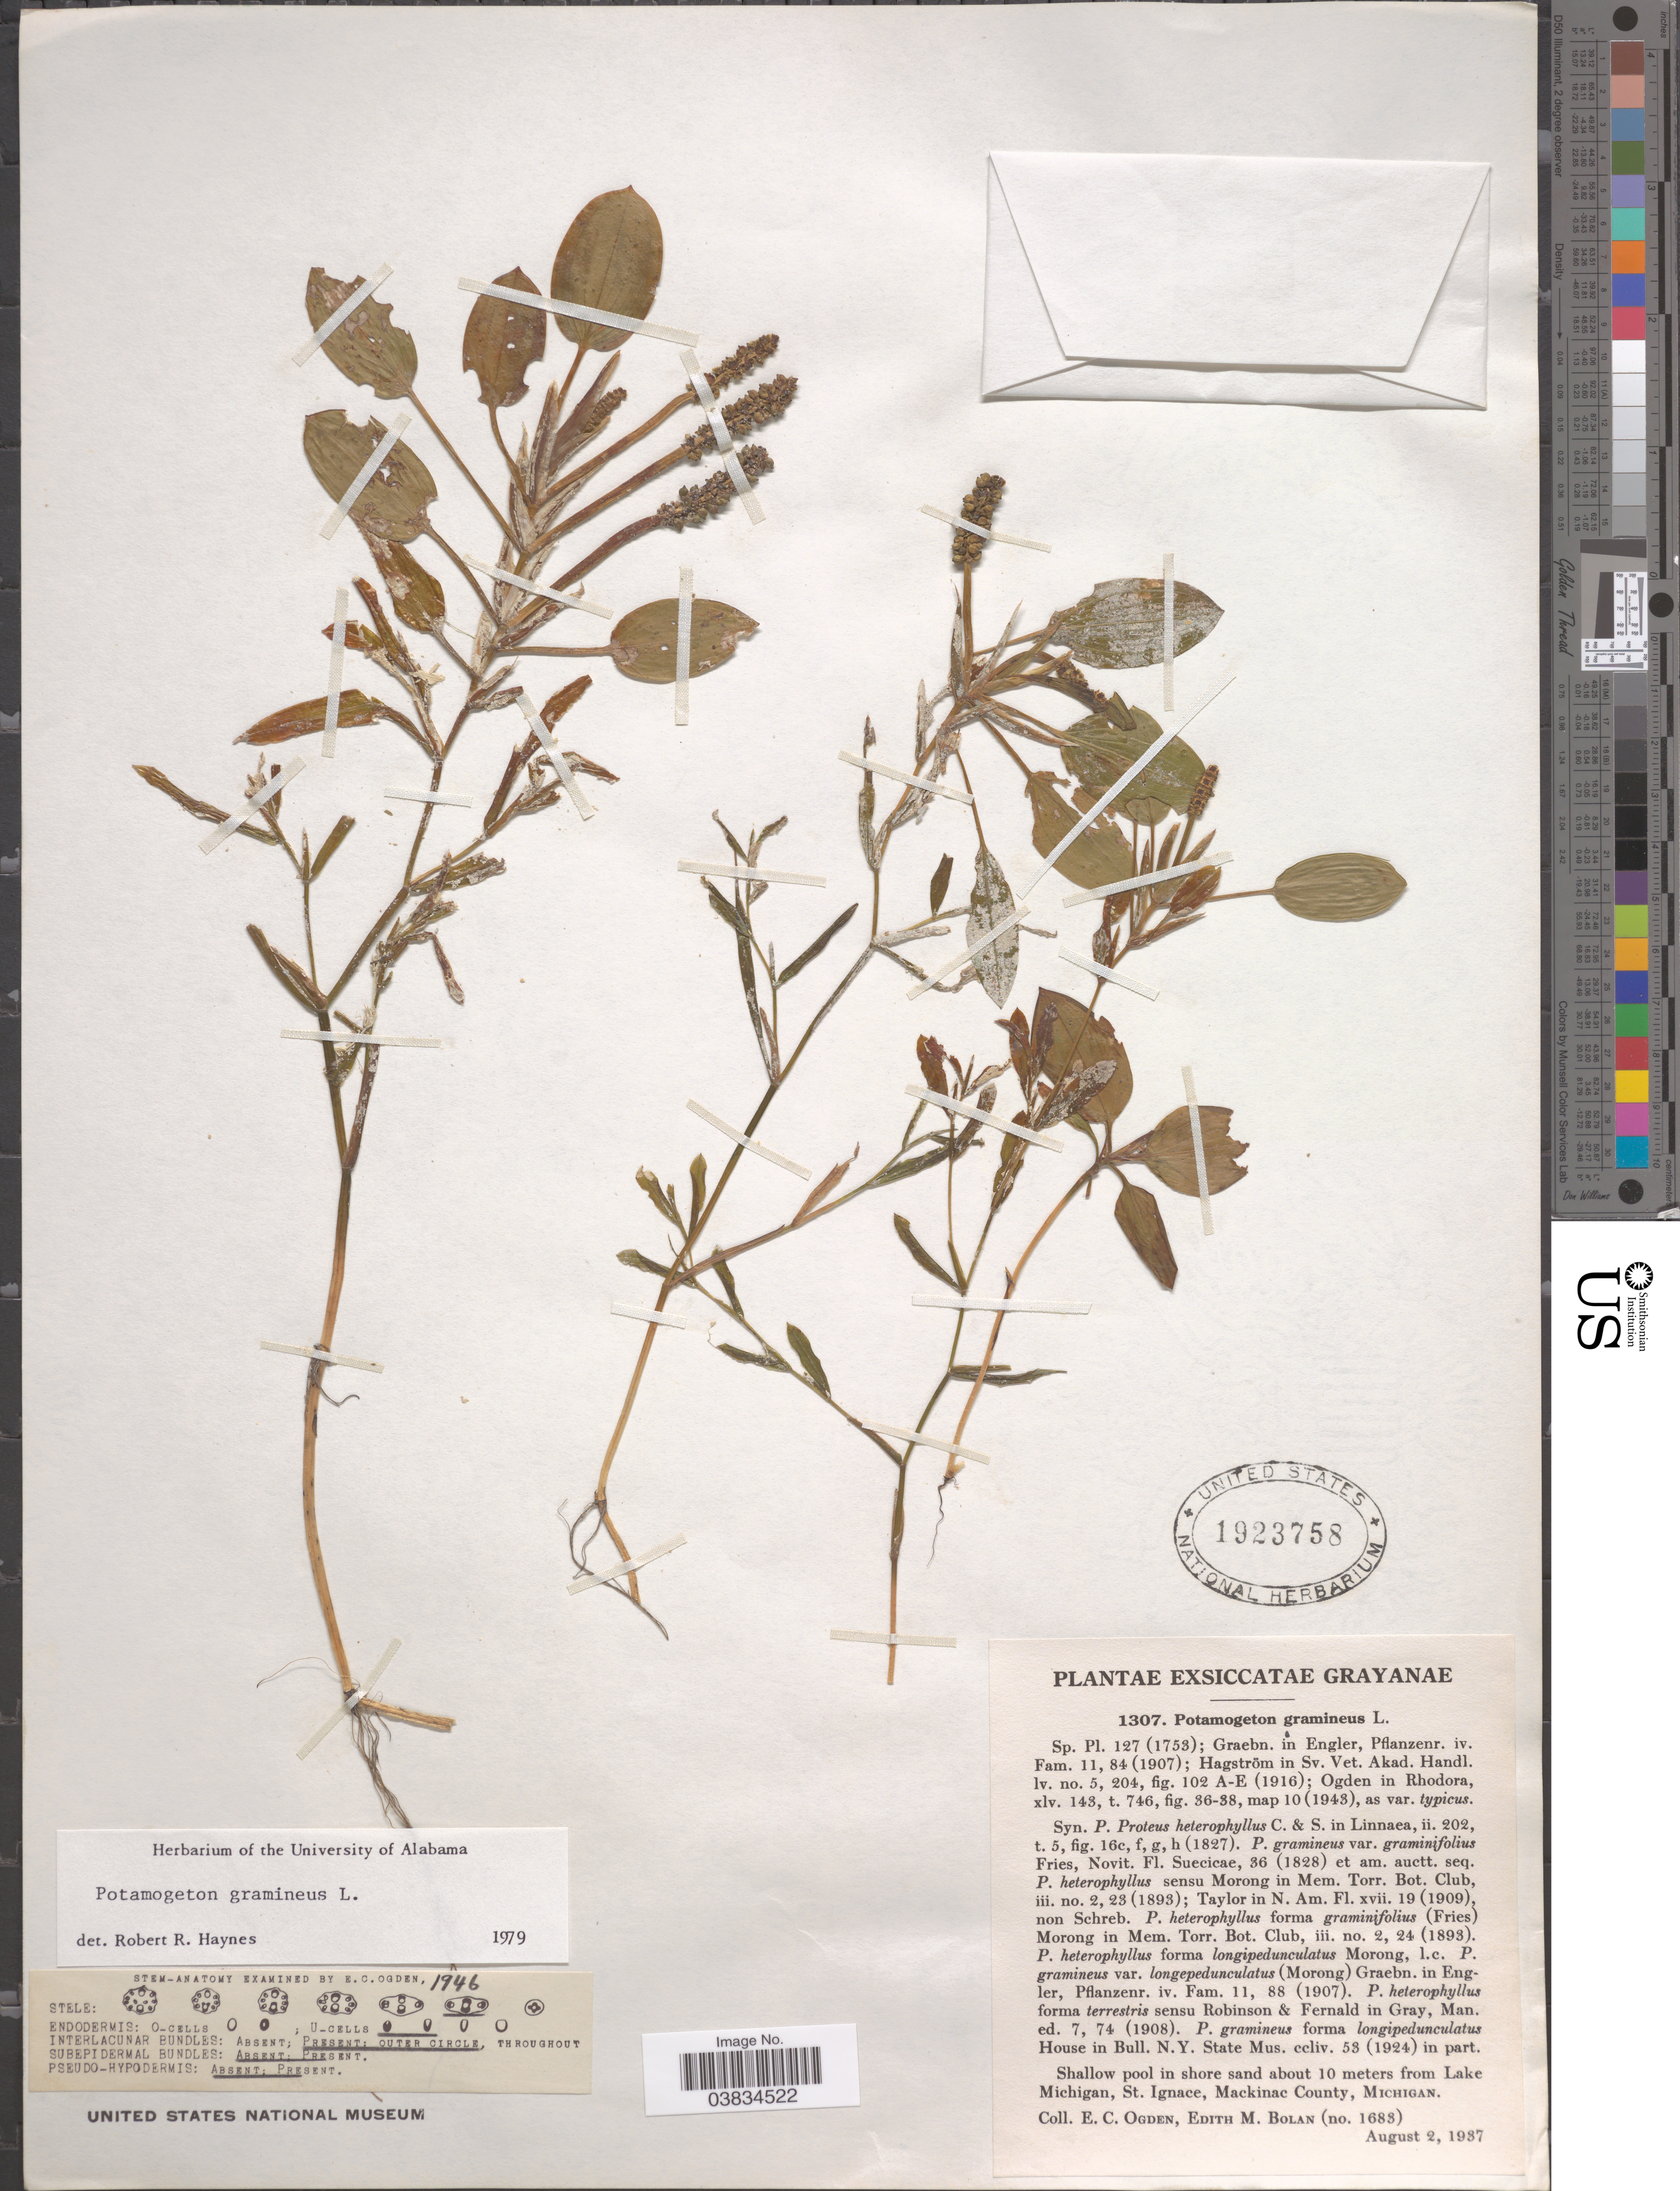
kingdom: Plantae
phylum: Tracheophyta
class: Liliopsida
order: Alismatales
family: Potamogetonaceae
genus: Potamogeton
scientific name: Potamogeton gramineus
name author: L.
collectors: E. Ogden & E. Bolan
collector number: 1307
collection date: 1937-08-02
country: United States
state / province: Michigan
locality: Shallow pool in shore sand about 10 meters from Lake Michigan, St. Ignace, Mackinac County.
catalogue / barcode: US 1923758